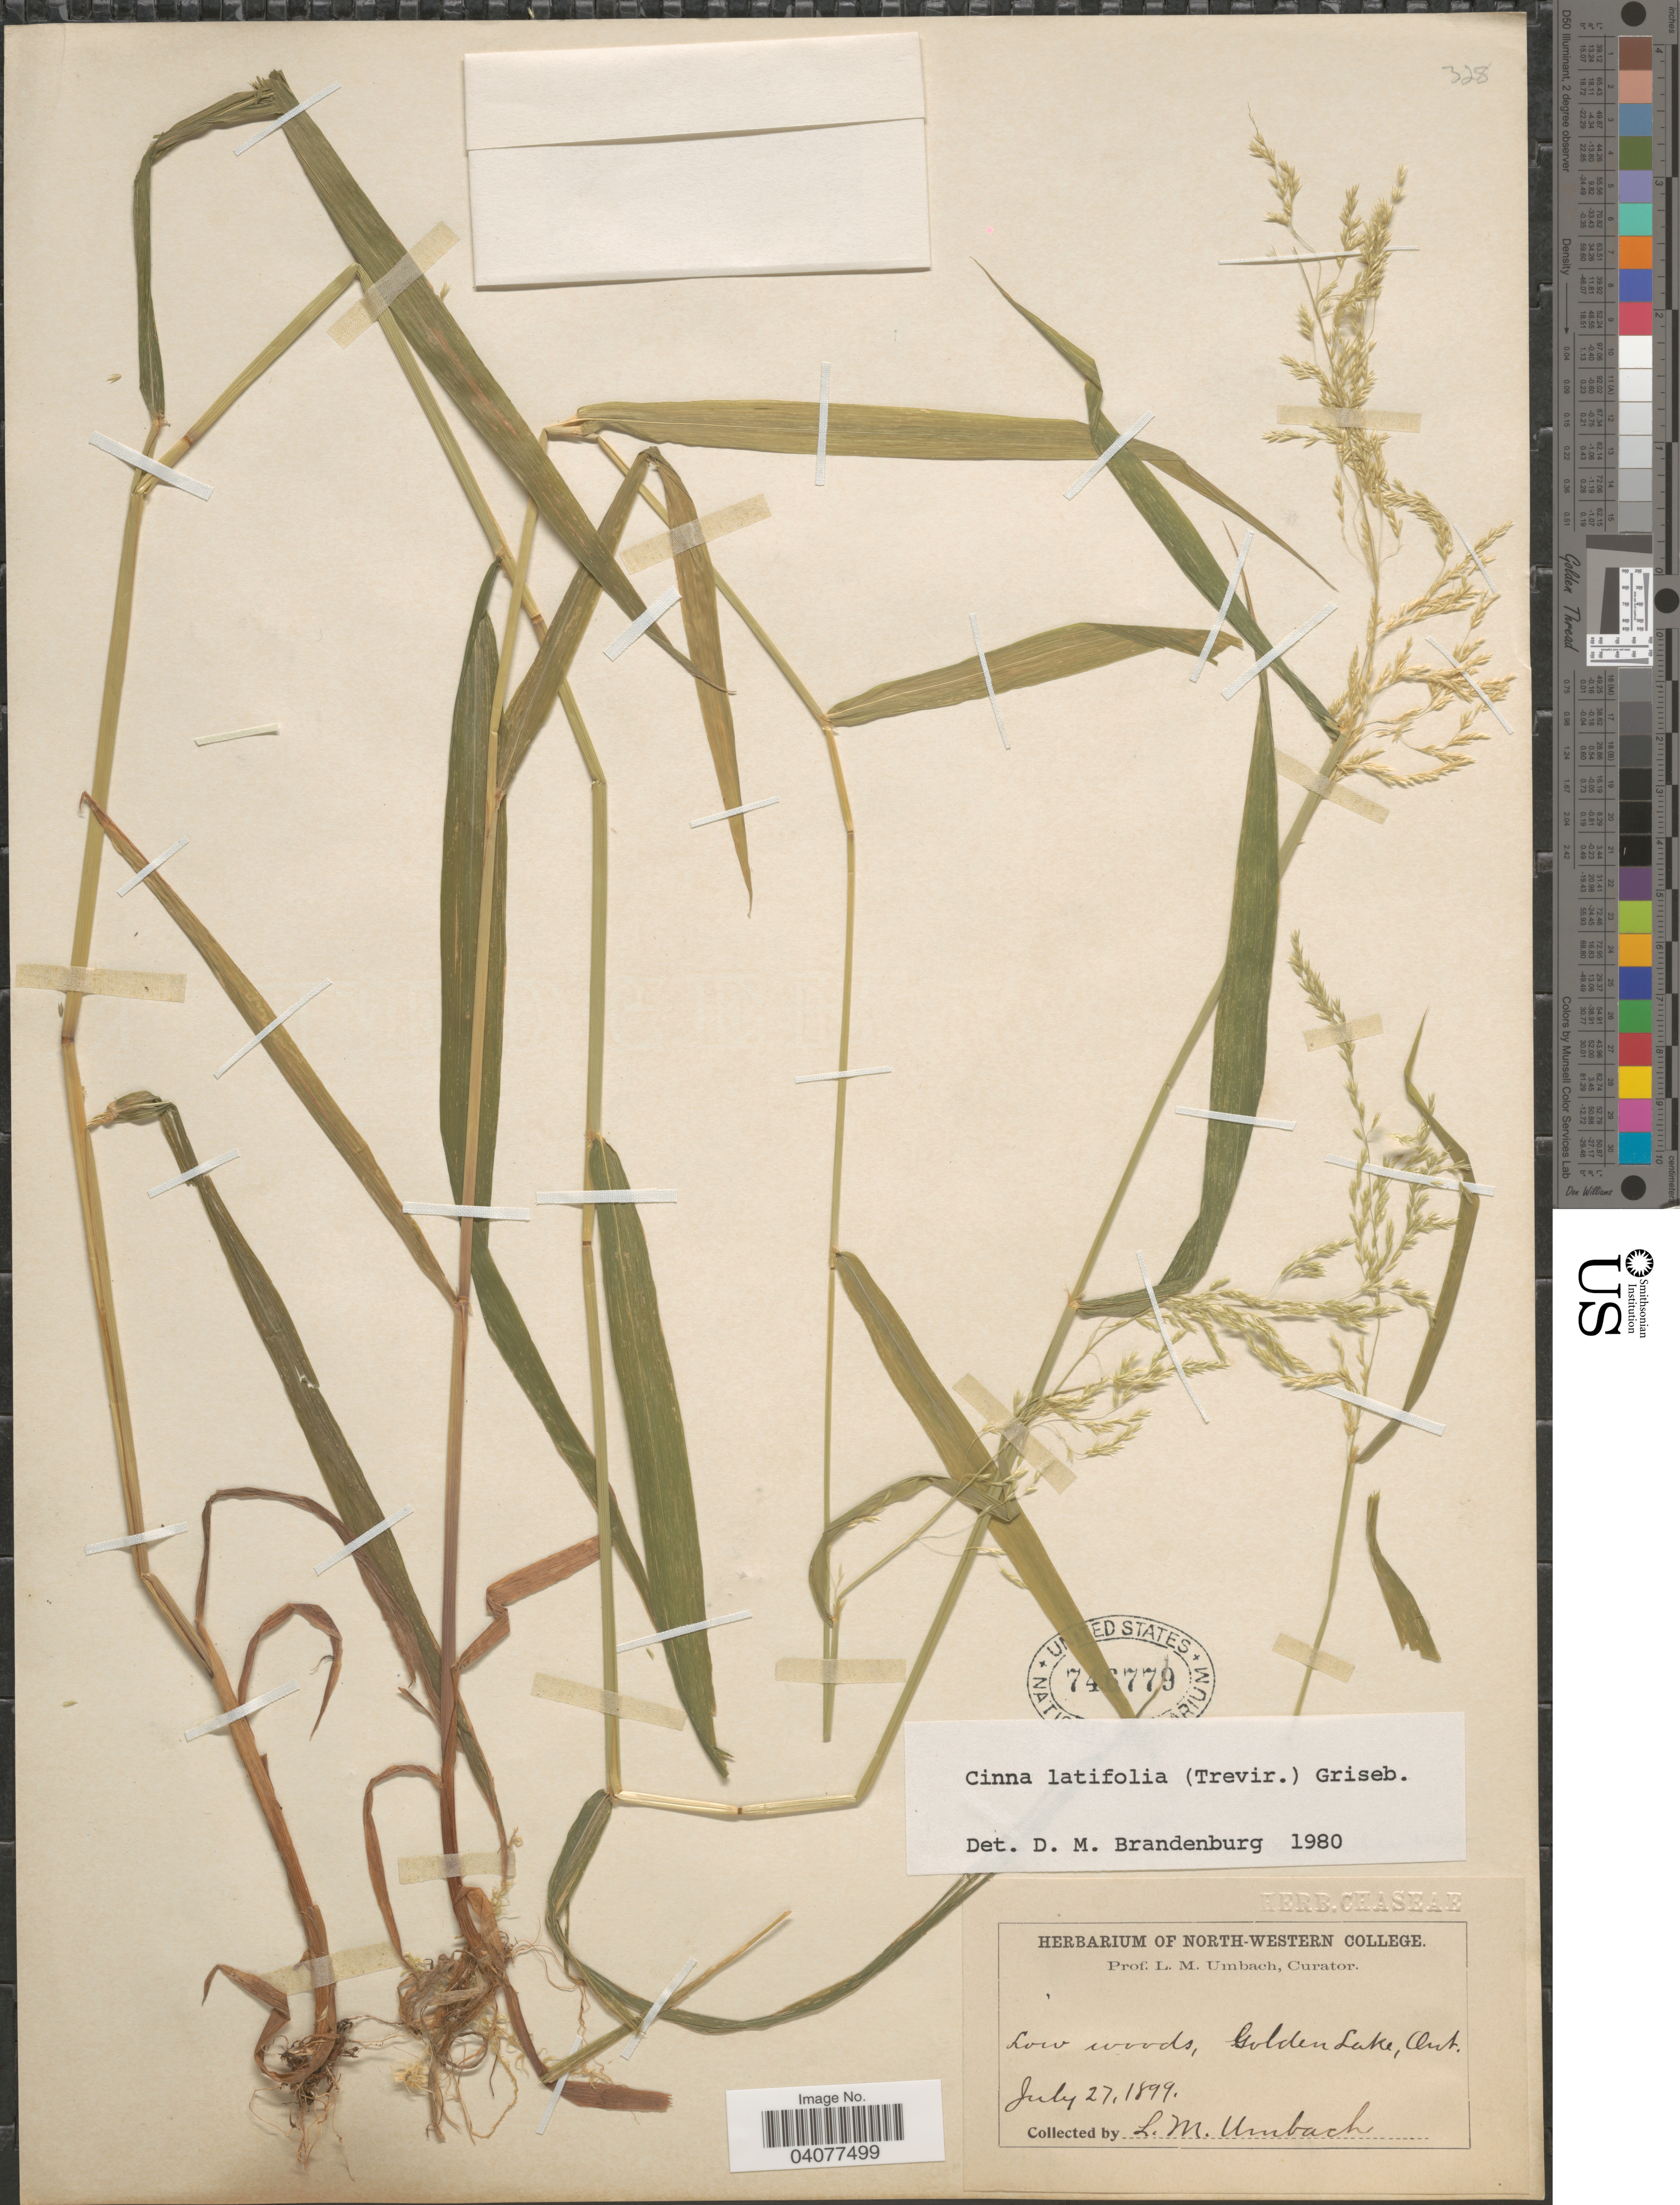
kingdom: Plantae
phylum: Tracheophyta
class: Liliopsida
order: Poales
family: Poaceae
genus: Cinna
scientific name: Cinna latifolia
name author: (Trevir. ex Goeppert) Griseb.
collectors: L. M. Umbach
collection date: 1899-07-27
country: Canada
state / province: Ontario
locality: Low woods, Golden Lake.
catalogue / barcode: US 746779